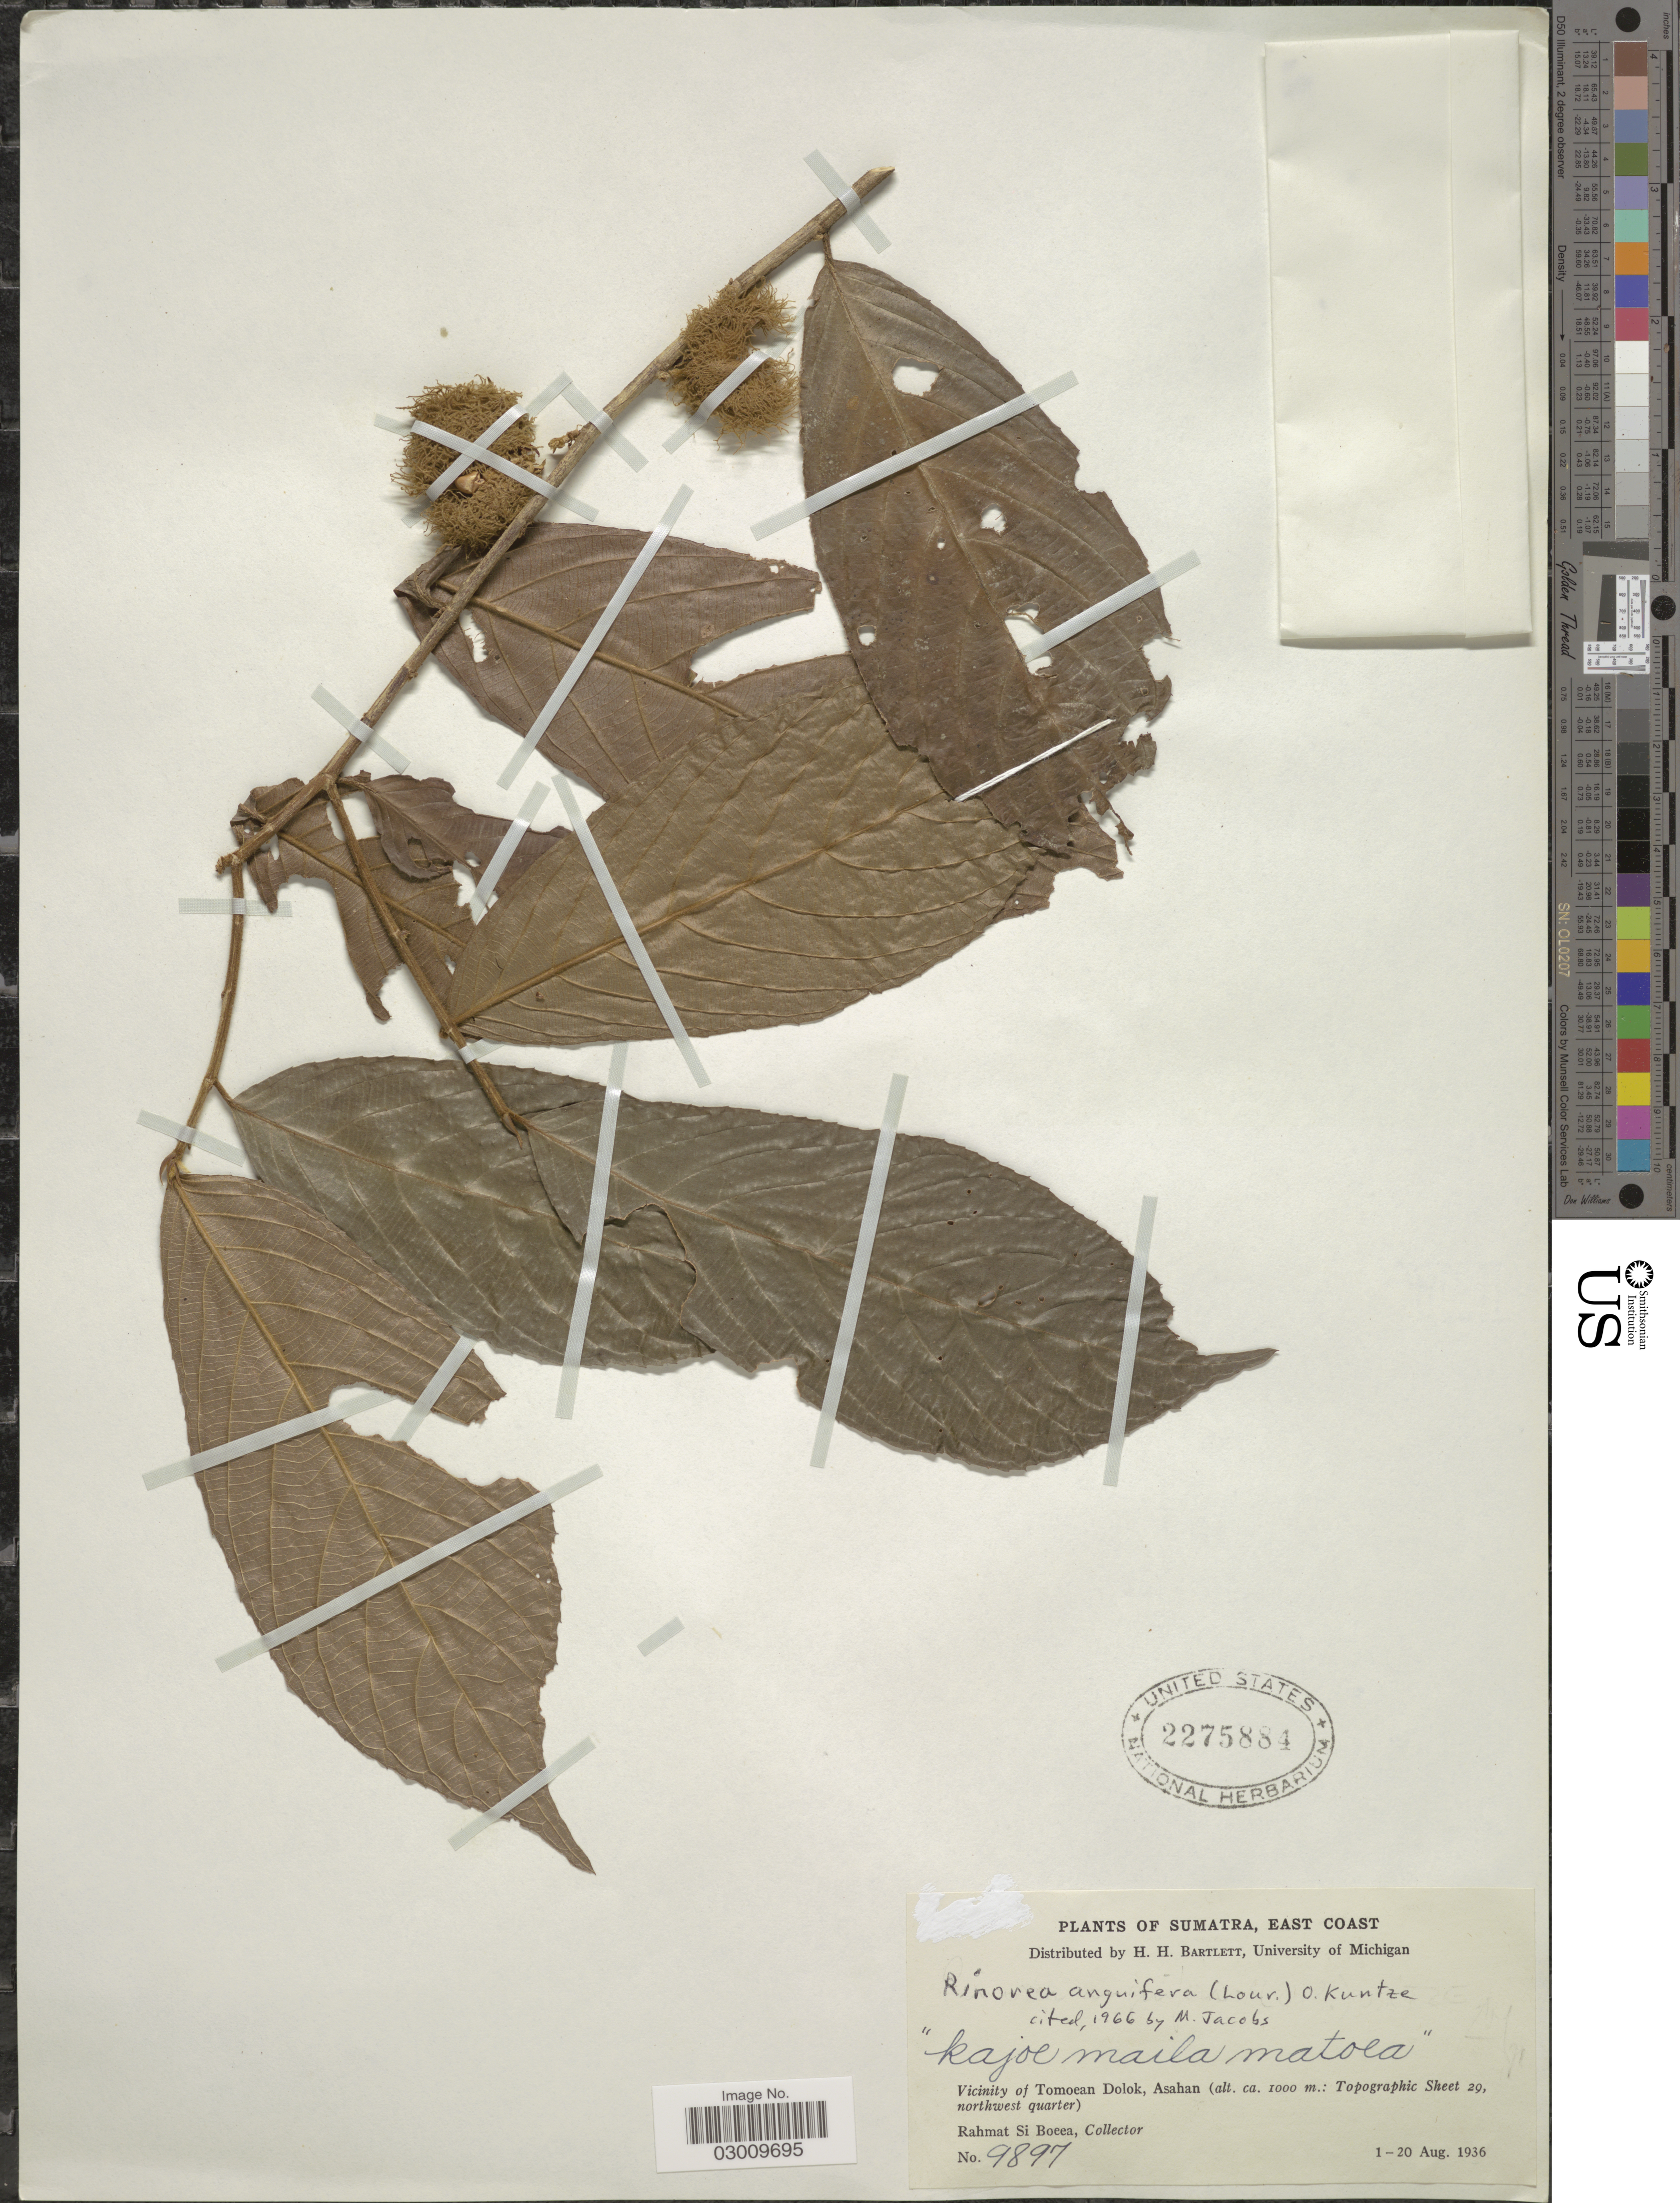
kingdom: Plantae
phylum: Tracheophyta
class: Magnoliopsida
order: Malpighiales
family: Violaceae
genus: Rinorea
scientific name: Rinorea anguifera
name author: Kuntze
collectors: Rahmat Si Boeea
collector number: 9897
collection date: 1936-08-01/1936-08-20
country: Indonesia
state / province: Sumatra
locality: East Coast. Vicinity of Tomoean Dolok, Asahan (Topographic Sheet 29, northwest quarter).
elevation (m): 1000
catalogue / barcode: US 2275884